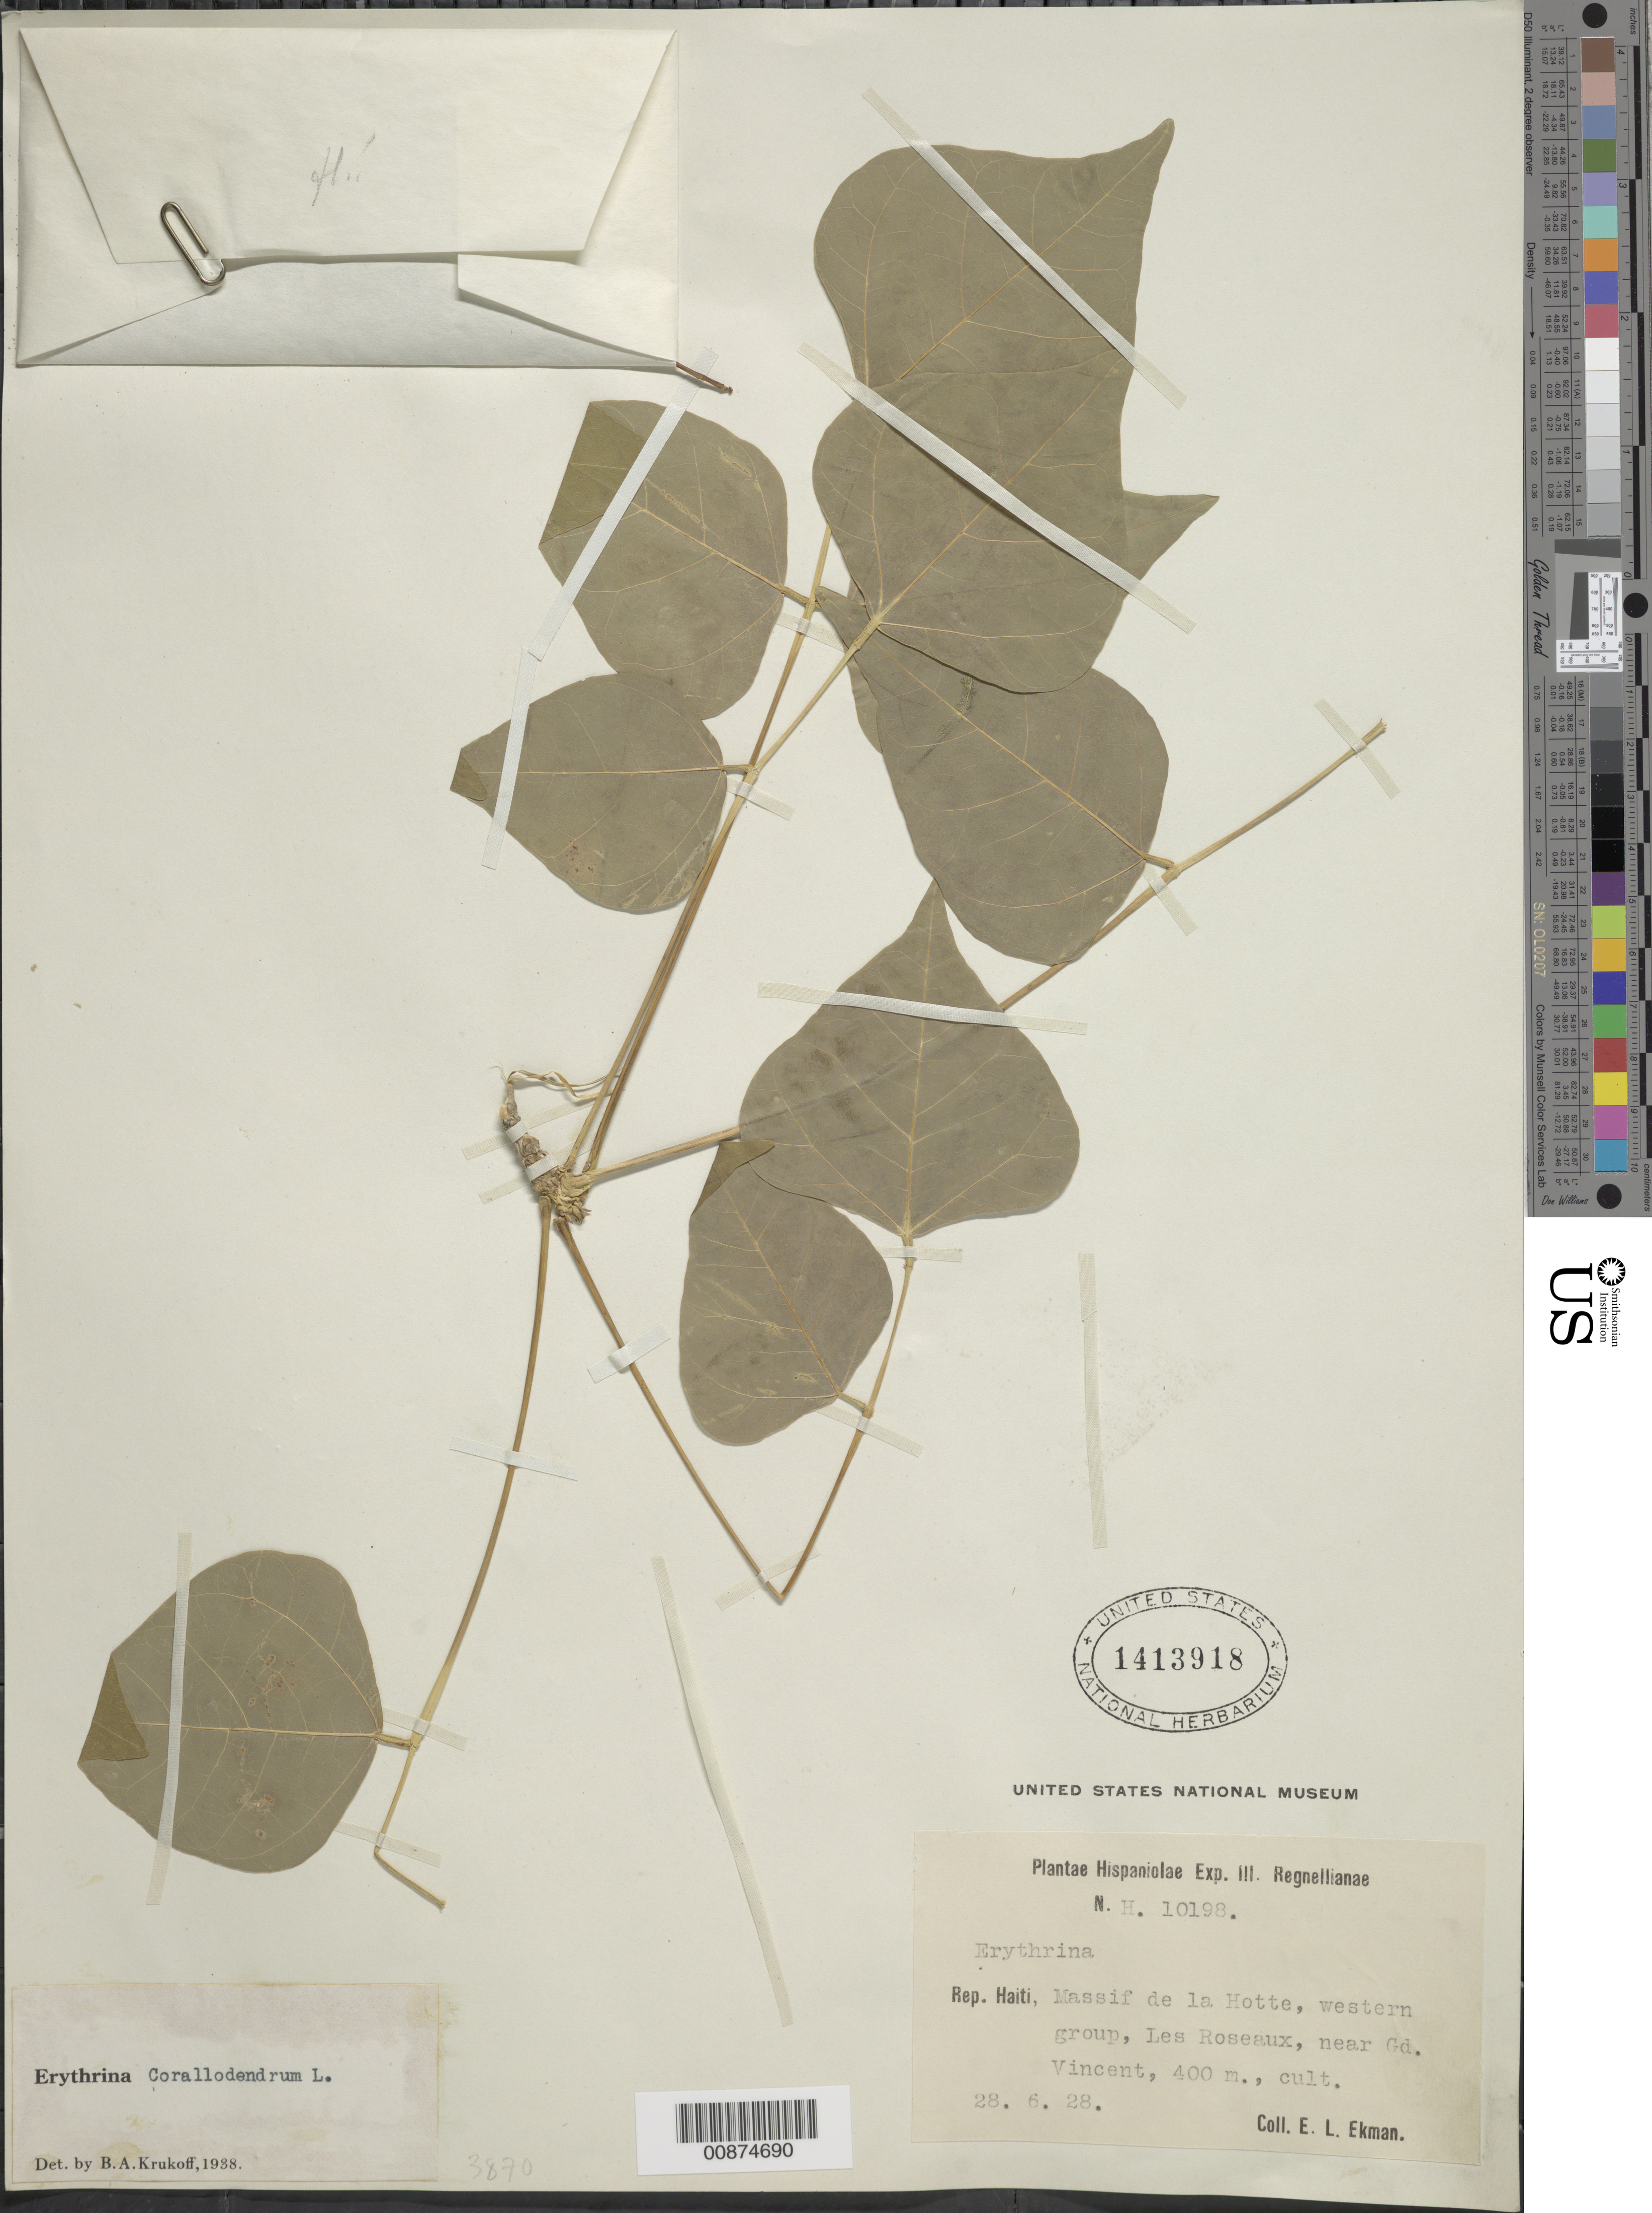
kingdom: Plantae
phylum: Tracheophyta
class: Magnoliopsida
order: Fabales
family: Fabaceae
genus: Erythrina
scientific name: Erythrina corallodendron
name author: L.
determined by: Krukoff, B. A.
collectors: E. L. Ekman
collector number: H 10198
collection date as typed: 28 Jun 1928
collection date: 1928-06-28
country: Haiti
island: Hispaniola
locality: Massif de la Hotte, western group, Les Roseaux, near Gd. Vincent.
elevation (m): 400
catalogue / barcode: US 1413918